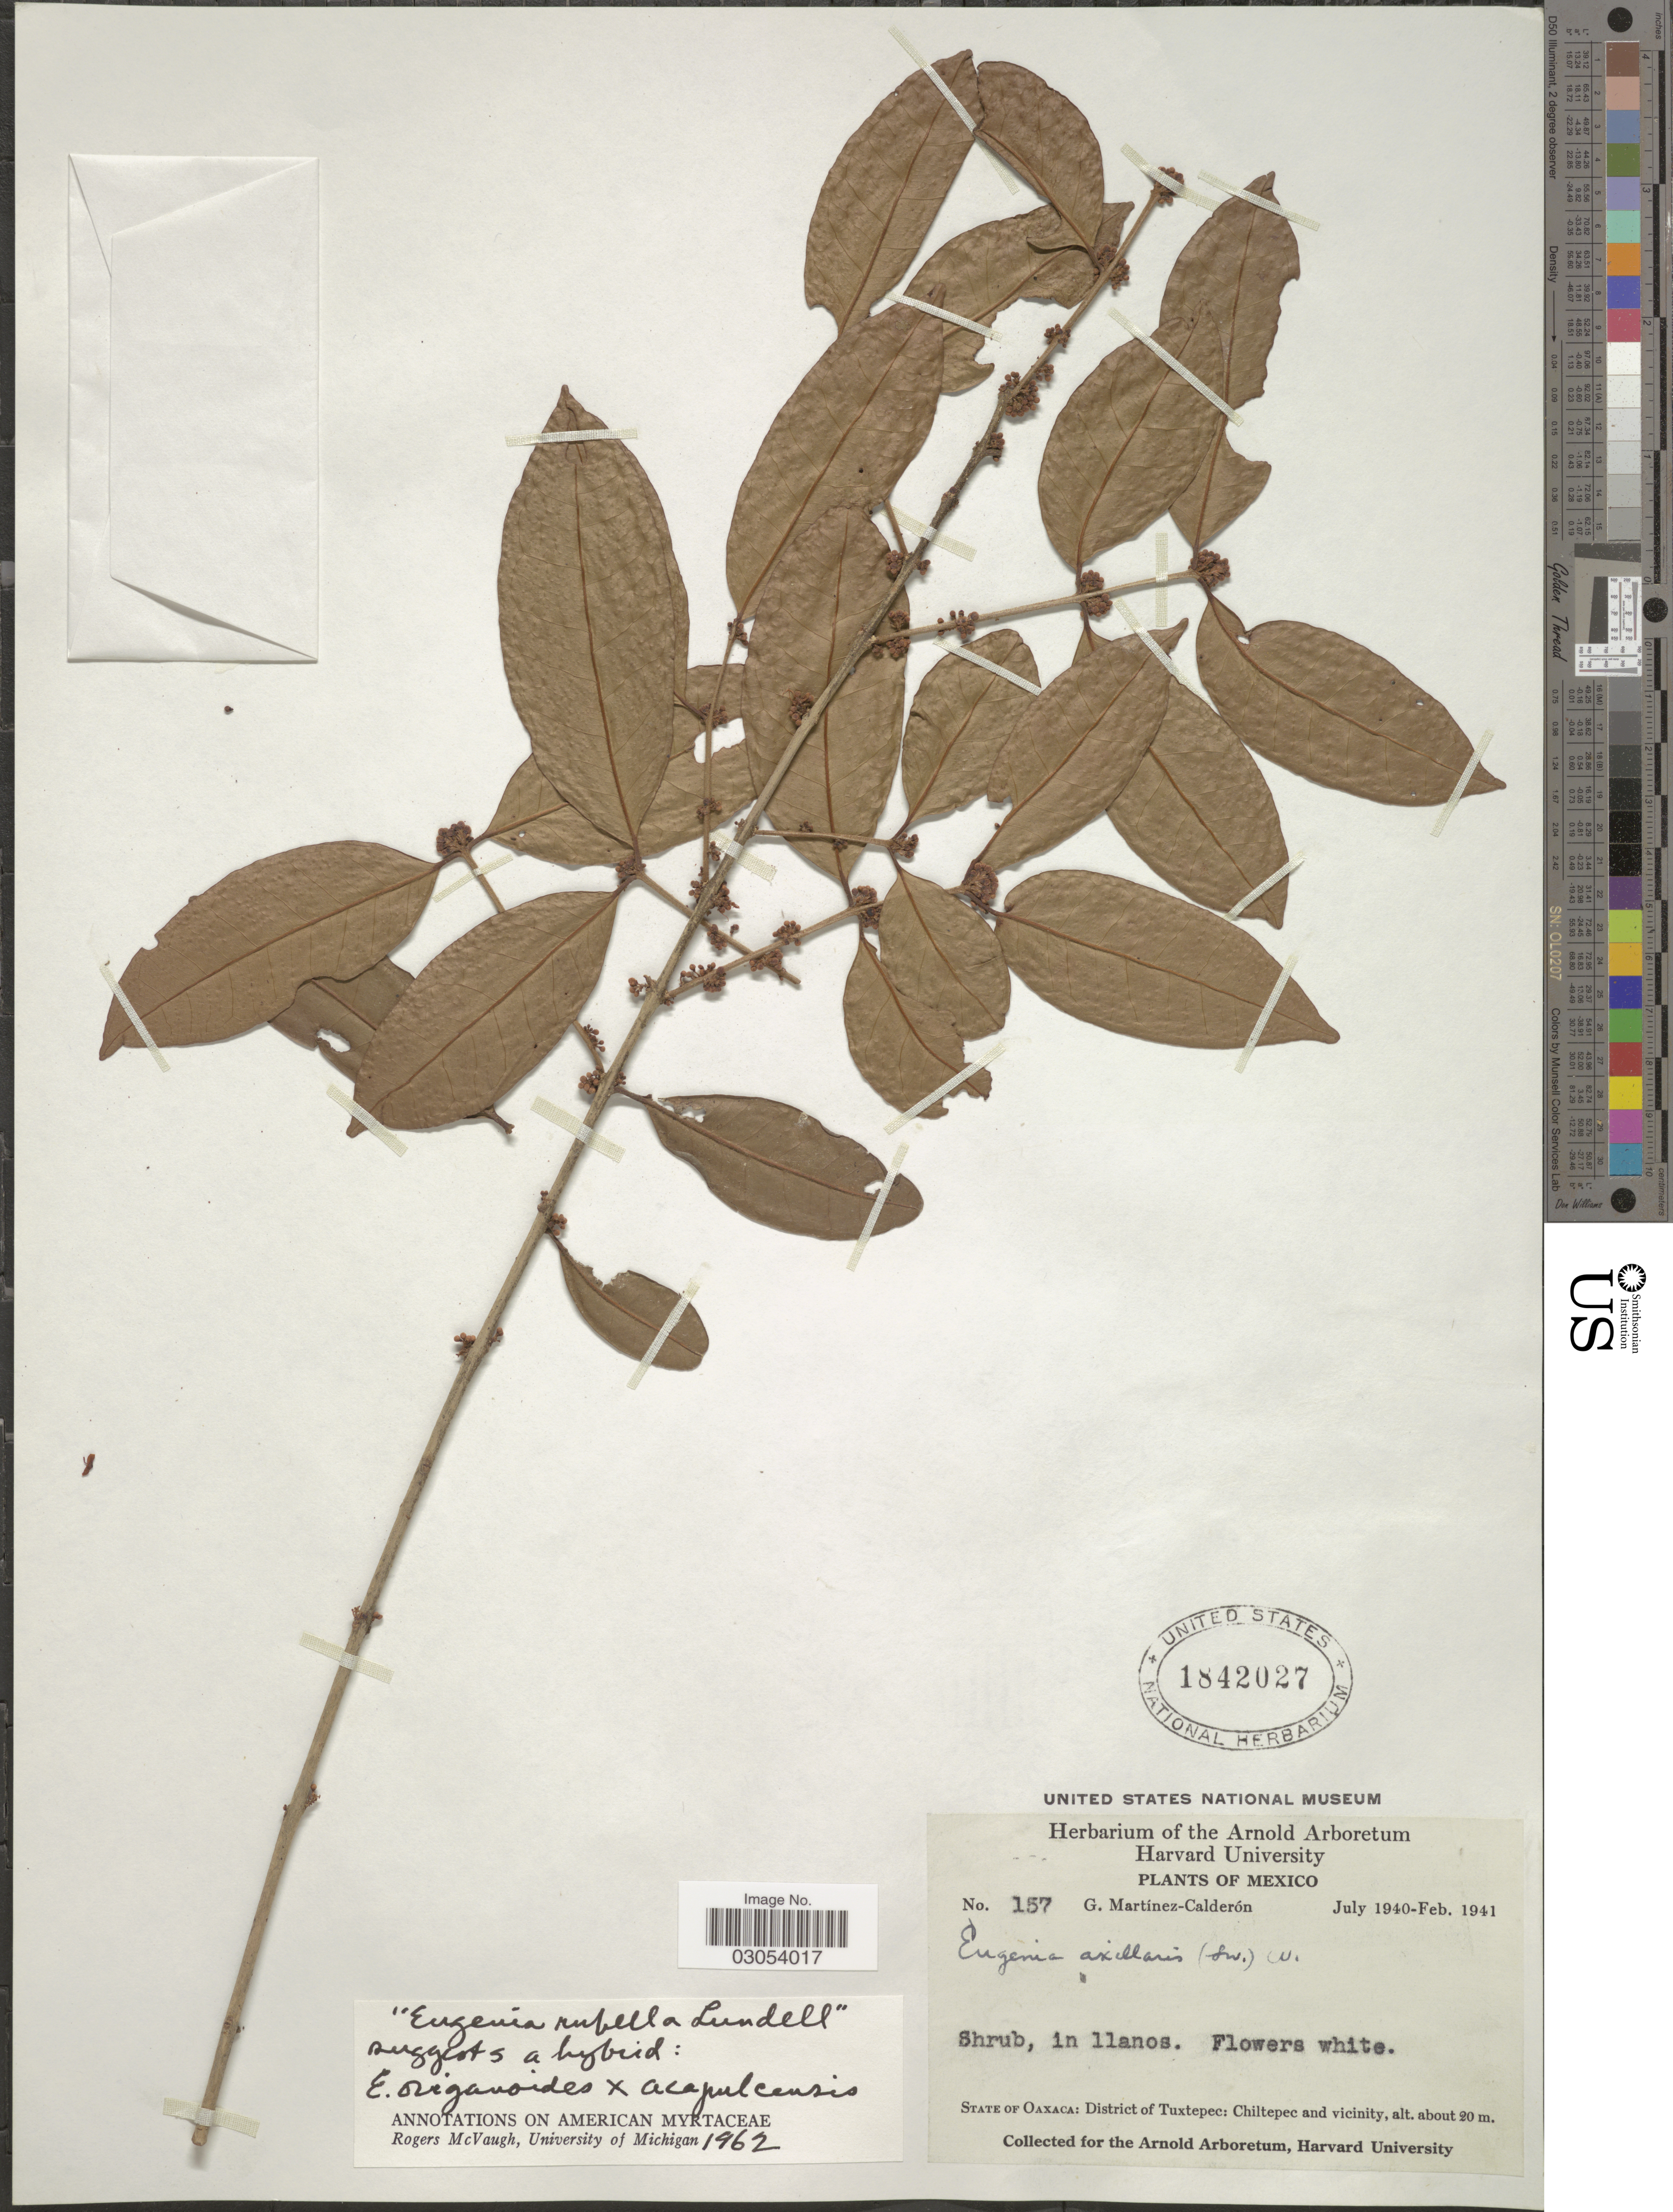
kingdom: Plantae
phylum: Tracheophyta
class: Magnoliopsida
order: Myrtales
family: Myrtaceae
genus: Eugenia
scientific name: Eugenia rubella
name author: Lundell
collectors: G. Martínez Calderón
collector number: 157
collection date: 1940-07/1941-02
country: Mexico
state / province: Oaxaca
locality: District of Tuxtepec: Chiltepec and vicinity.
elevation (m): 20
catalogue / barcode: US 1842027